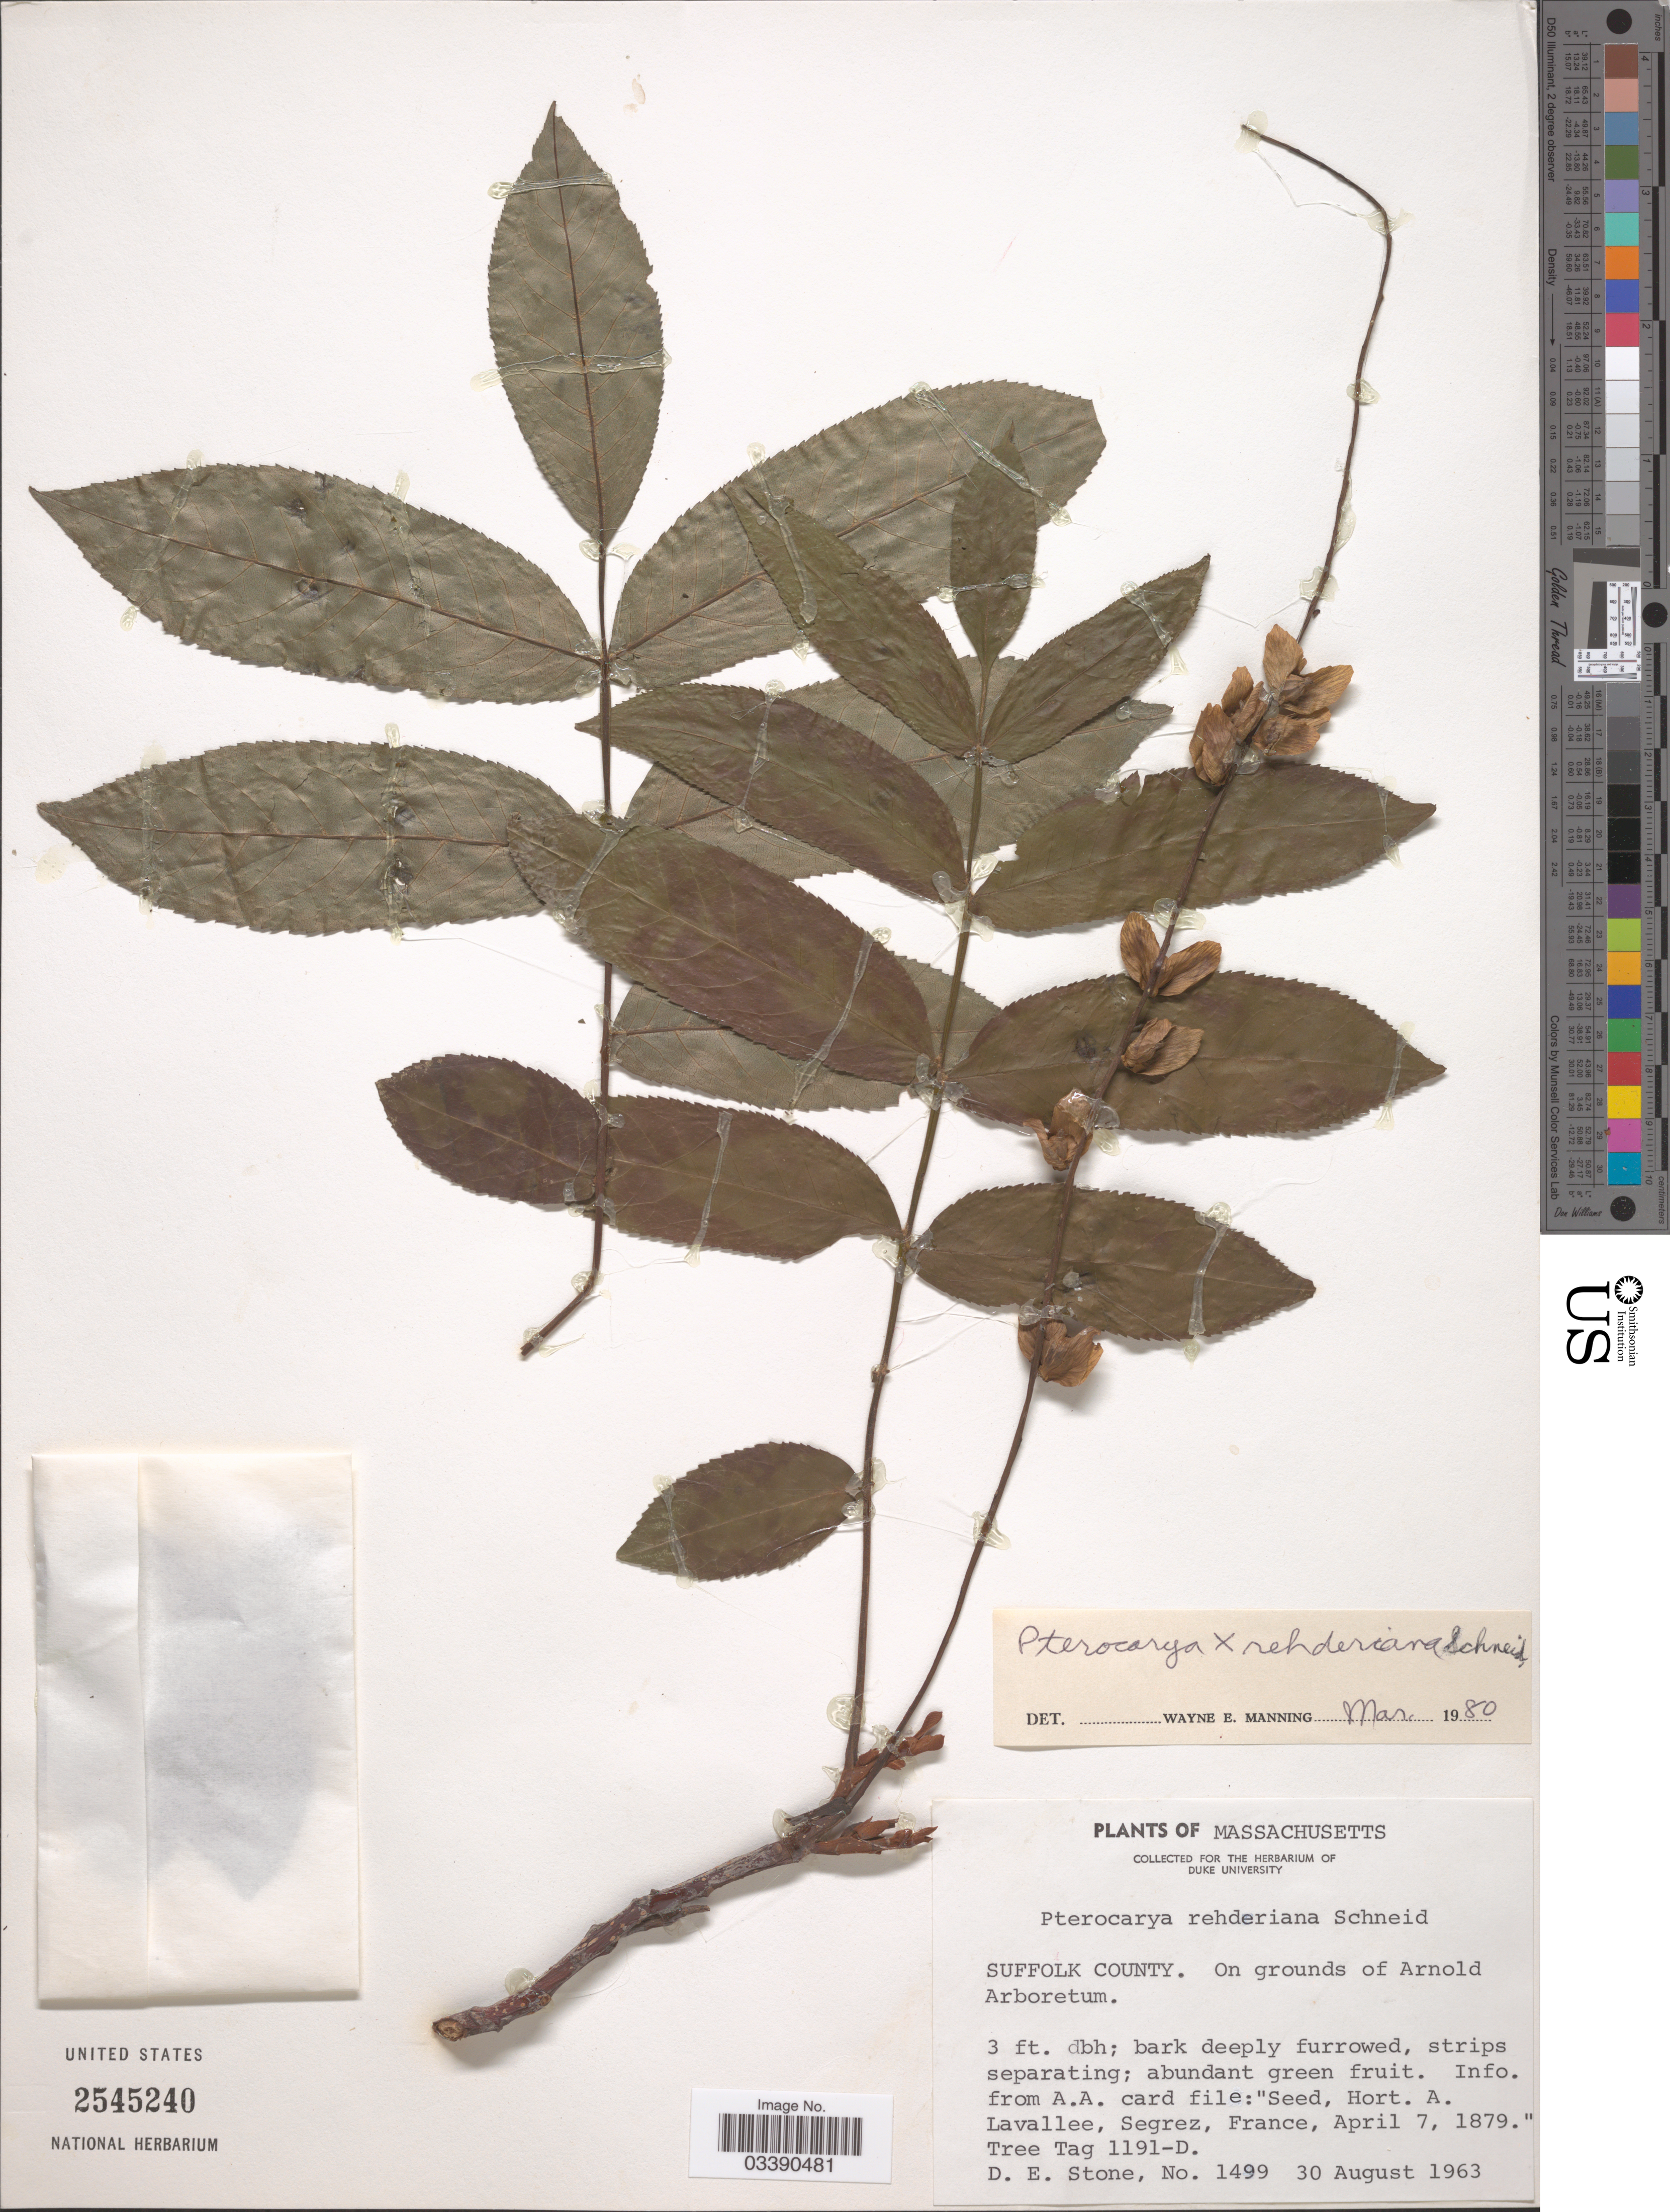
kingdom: Plantae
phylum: Tracheophyta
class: Magnoliopsida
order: Fagales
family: Juglandaceae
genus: Pterocarya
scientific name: Pterocarya x rehderiana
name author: C.K. Schneid.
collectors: D. E. Stone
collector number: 1499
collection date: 1963-08-30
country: United States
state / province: Massachusetts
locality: Suffolk County. On grounds of Arnold Arboretum.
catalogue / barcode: US 2545240